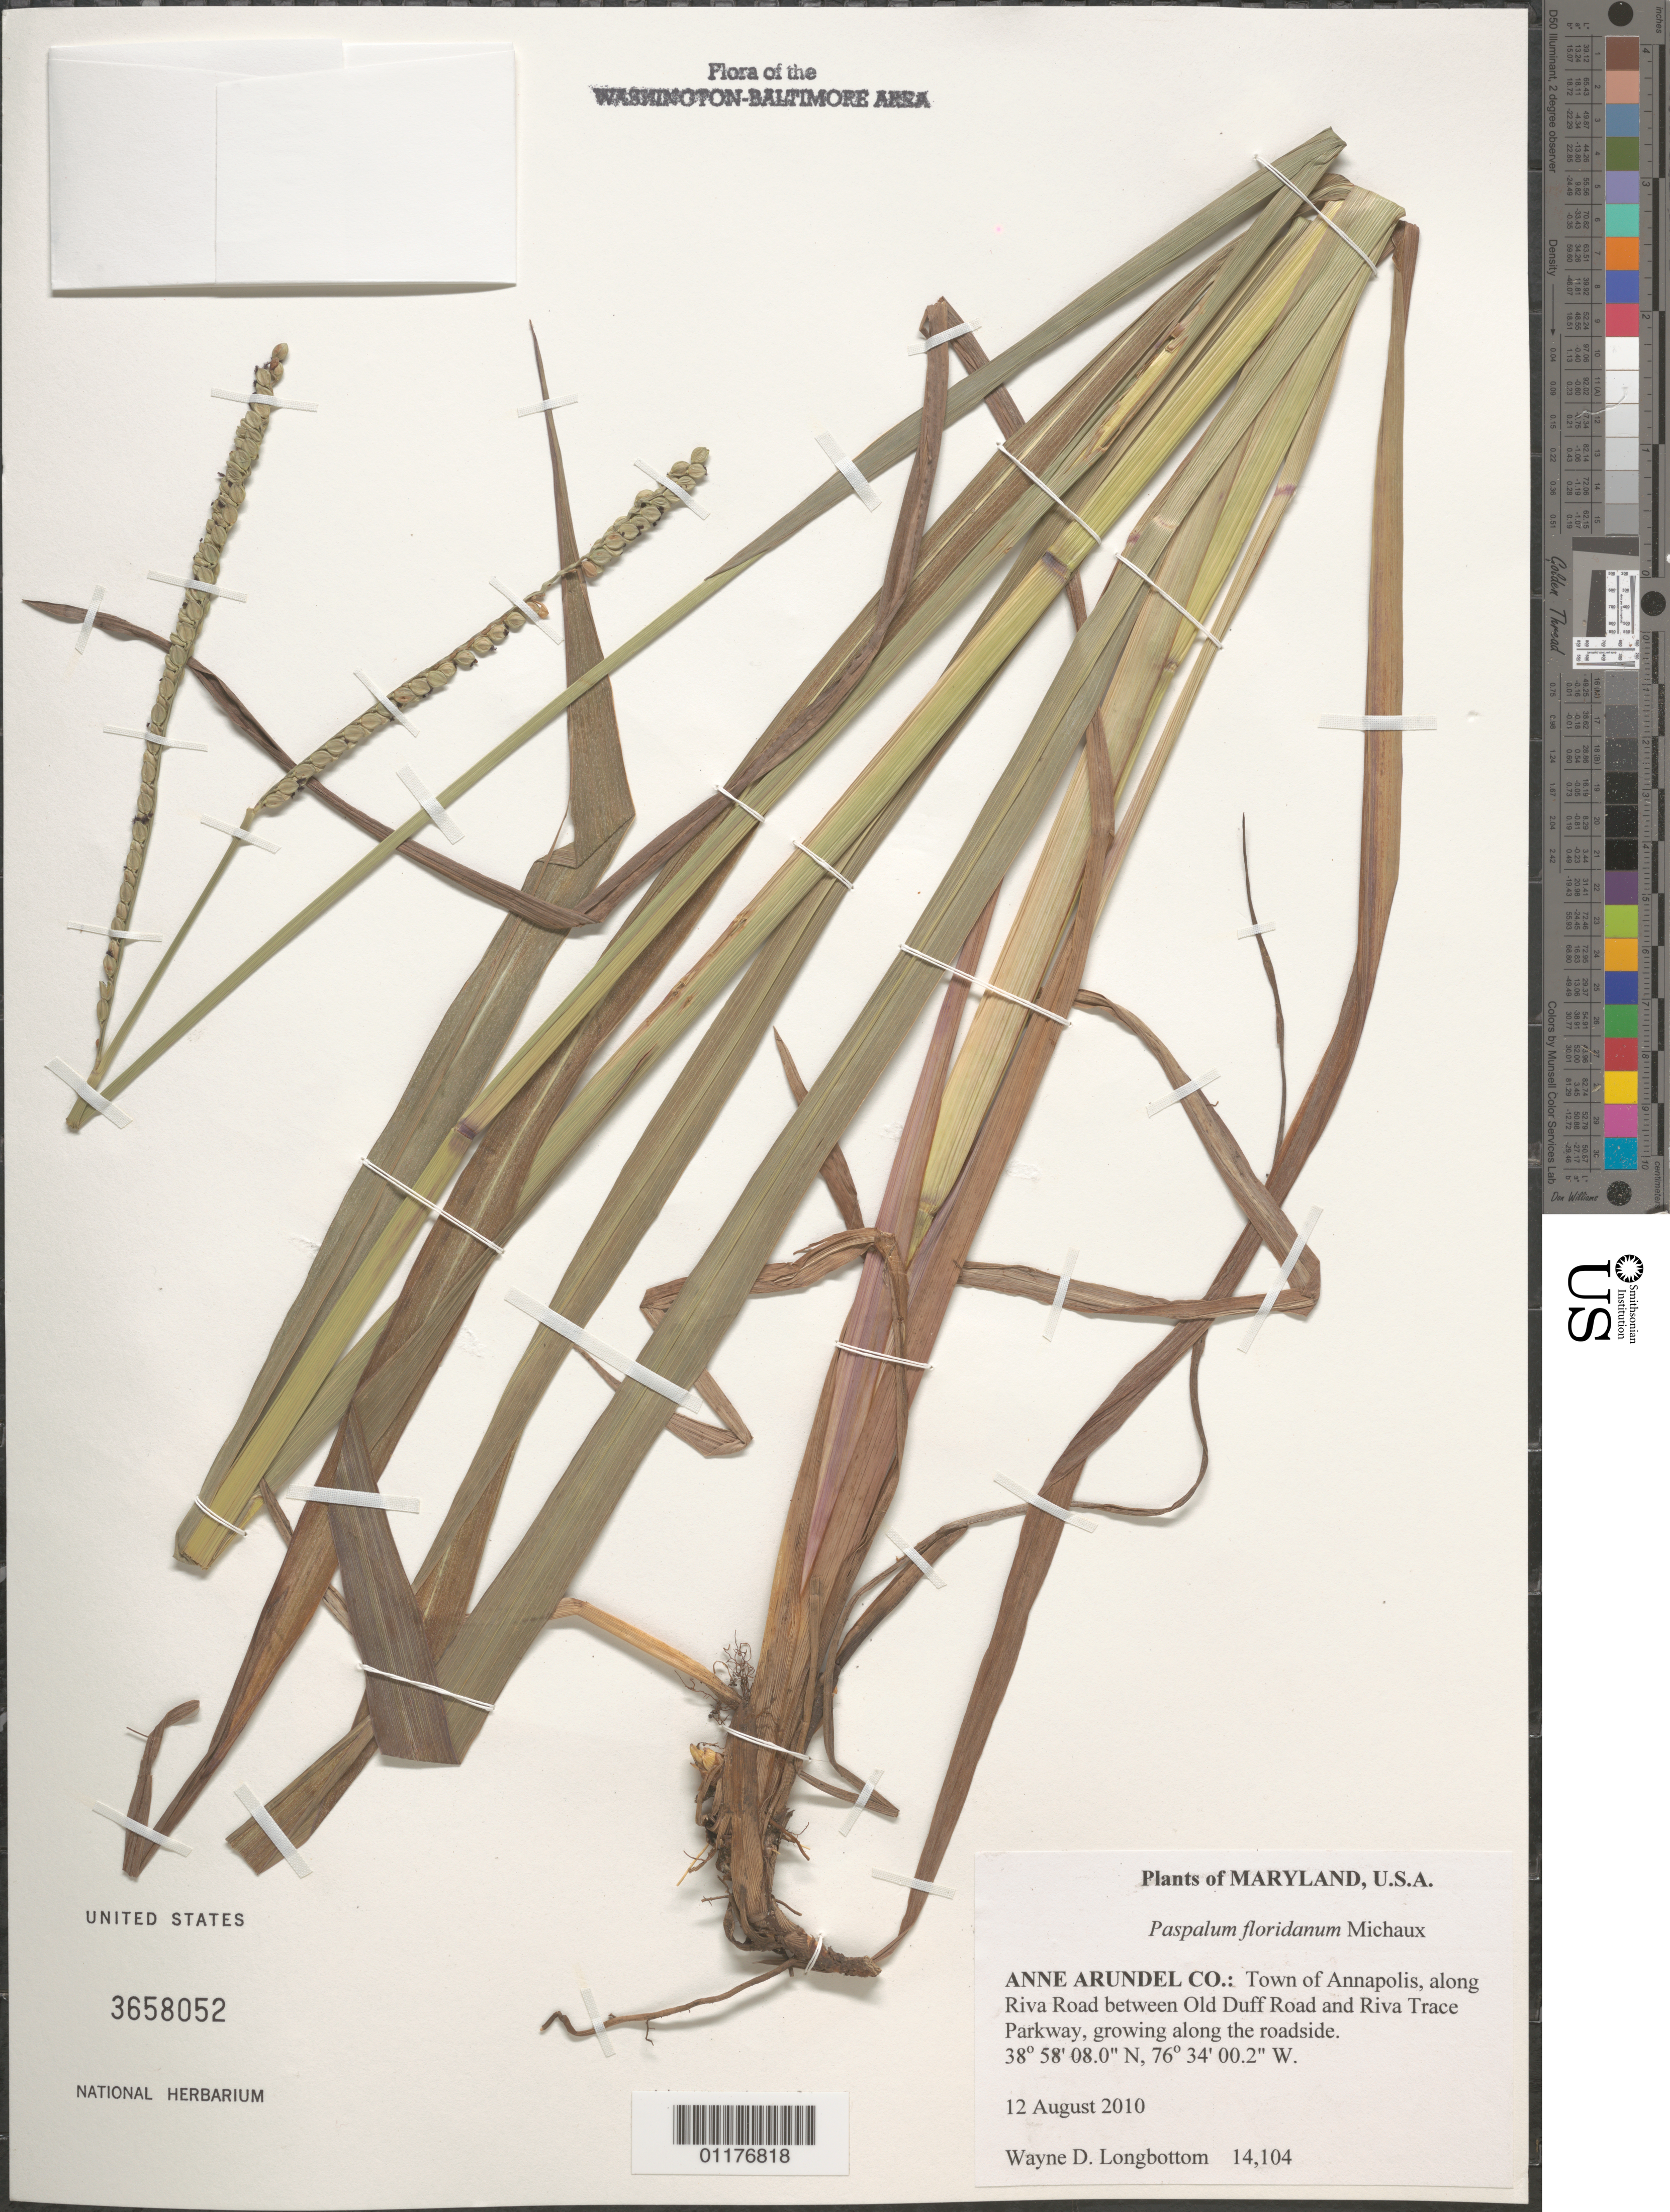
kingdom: Plantae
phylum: Tracheophyta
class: Liliopsida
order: Poales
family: Poaceae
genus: Paspalum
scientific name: Paspalum floridanum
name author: Michx.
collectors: W. D. Longbottom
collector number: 14104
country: United States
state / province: Maryland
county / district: Anne Arundel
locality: Annapolis, along Riva Road between Old Duff Road and Riva Trace Parkway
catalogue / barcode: US 3658052